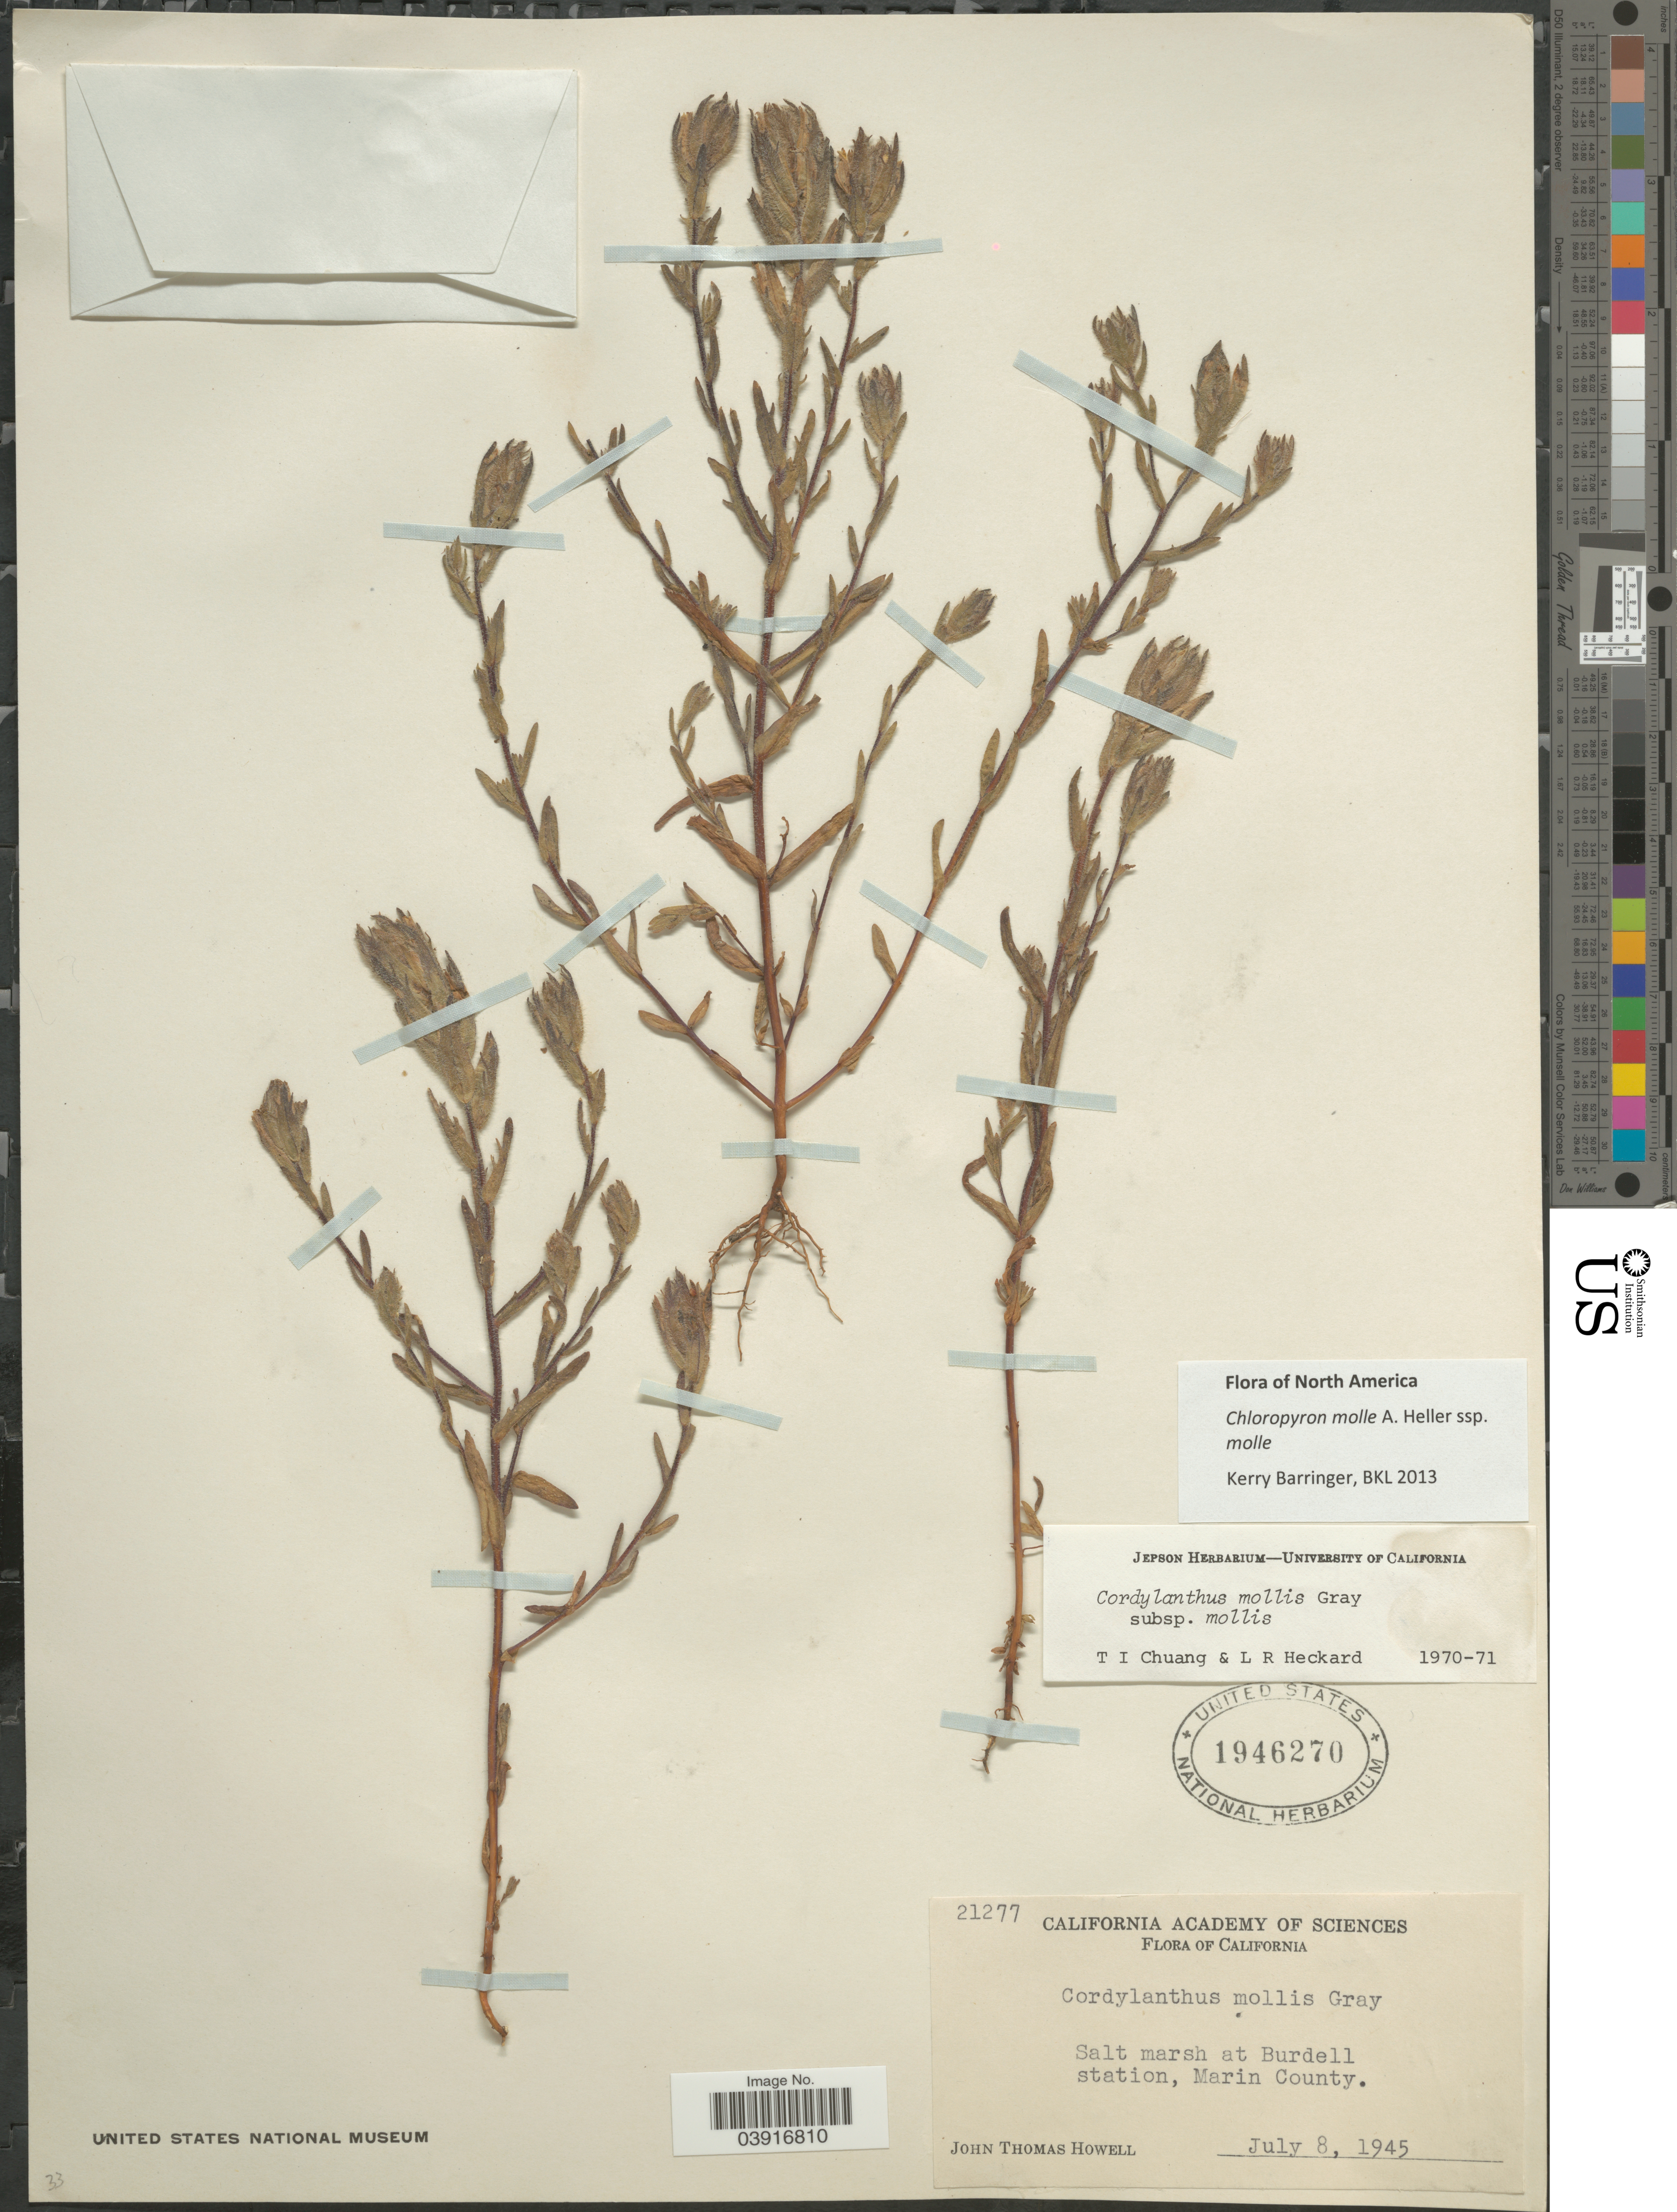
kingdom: Plantae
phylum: Tracheophyta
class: Magnoliopsida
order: Lamiales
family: Orobanchaceae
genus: Chloropyron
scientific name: Chloropyron molle subsp. molle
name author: (A. Gray) A. Heller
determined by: Barringer, K.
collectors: J. T. Howell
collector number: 21277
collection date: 1945-07-08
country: United States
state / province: California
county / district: Marin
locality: Salt marsh at Burdell station, Marin County.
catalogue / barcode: US 1946270